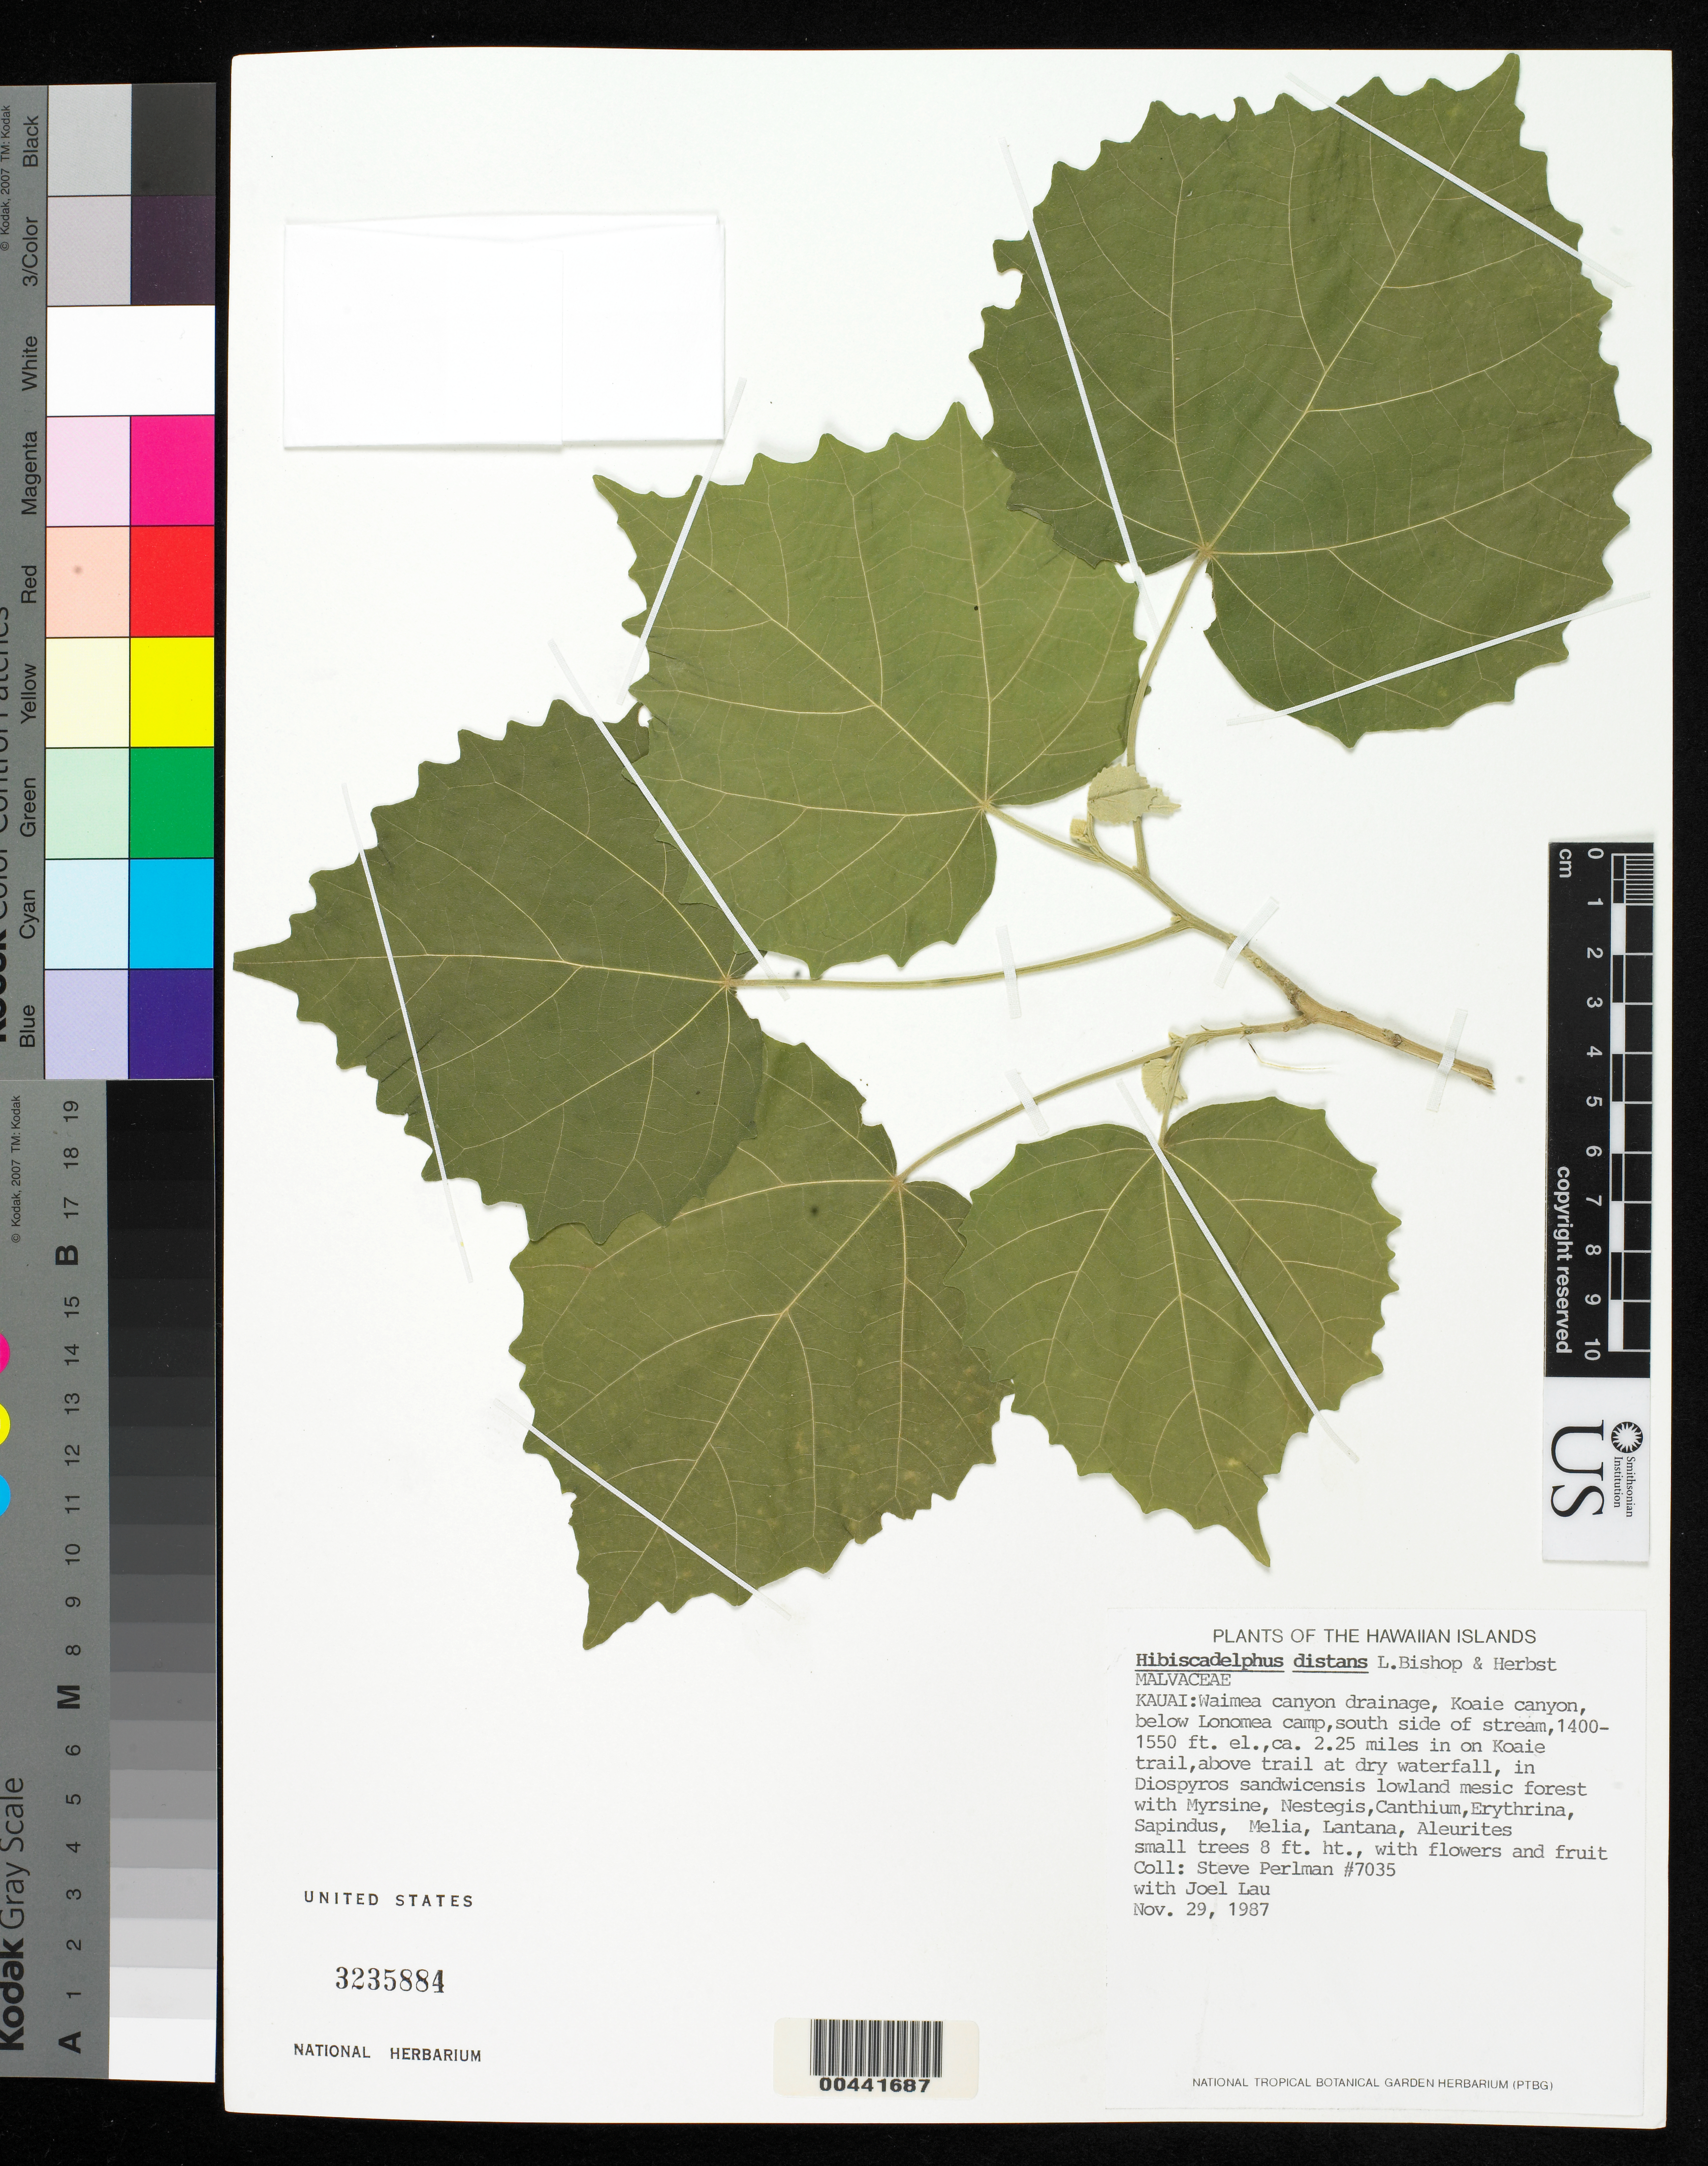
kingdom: Plantae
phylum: Tracheophyta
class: Magnoliopsida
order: Malvales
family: Malvaceae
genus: Hibiscadelphus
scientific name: Hibiscadelphus distans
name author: L.E. Bishop & D.R. Herbst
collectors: S. P. Perlman & J. Lau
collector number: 7035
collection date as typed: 29 Nov 1987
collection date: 1987-11-29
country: United States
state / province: Hawaii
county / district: Kauai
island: Kaua'i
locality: Waimea Canyon Drainage, Koaie Canyon, below Lonomea Camp, S side of stream, 2.25 mi in on Koaie Trail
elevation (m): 427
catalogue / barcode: US 3235884